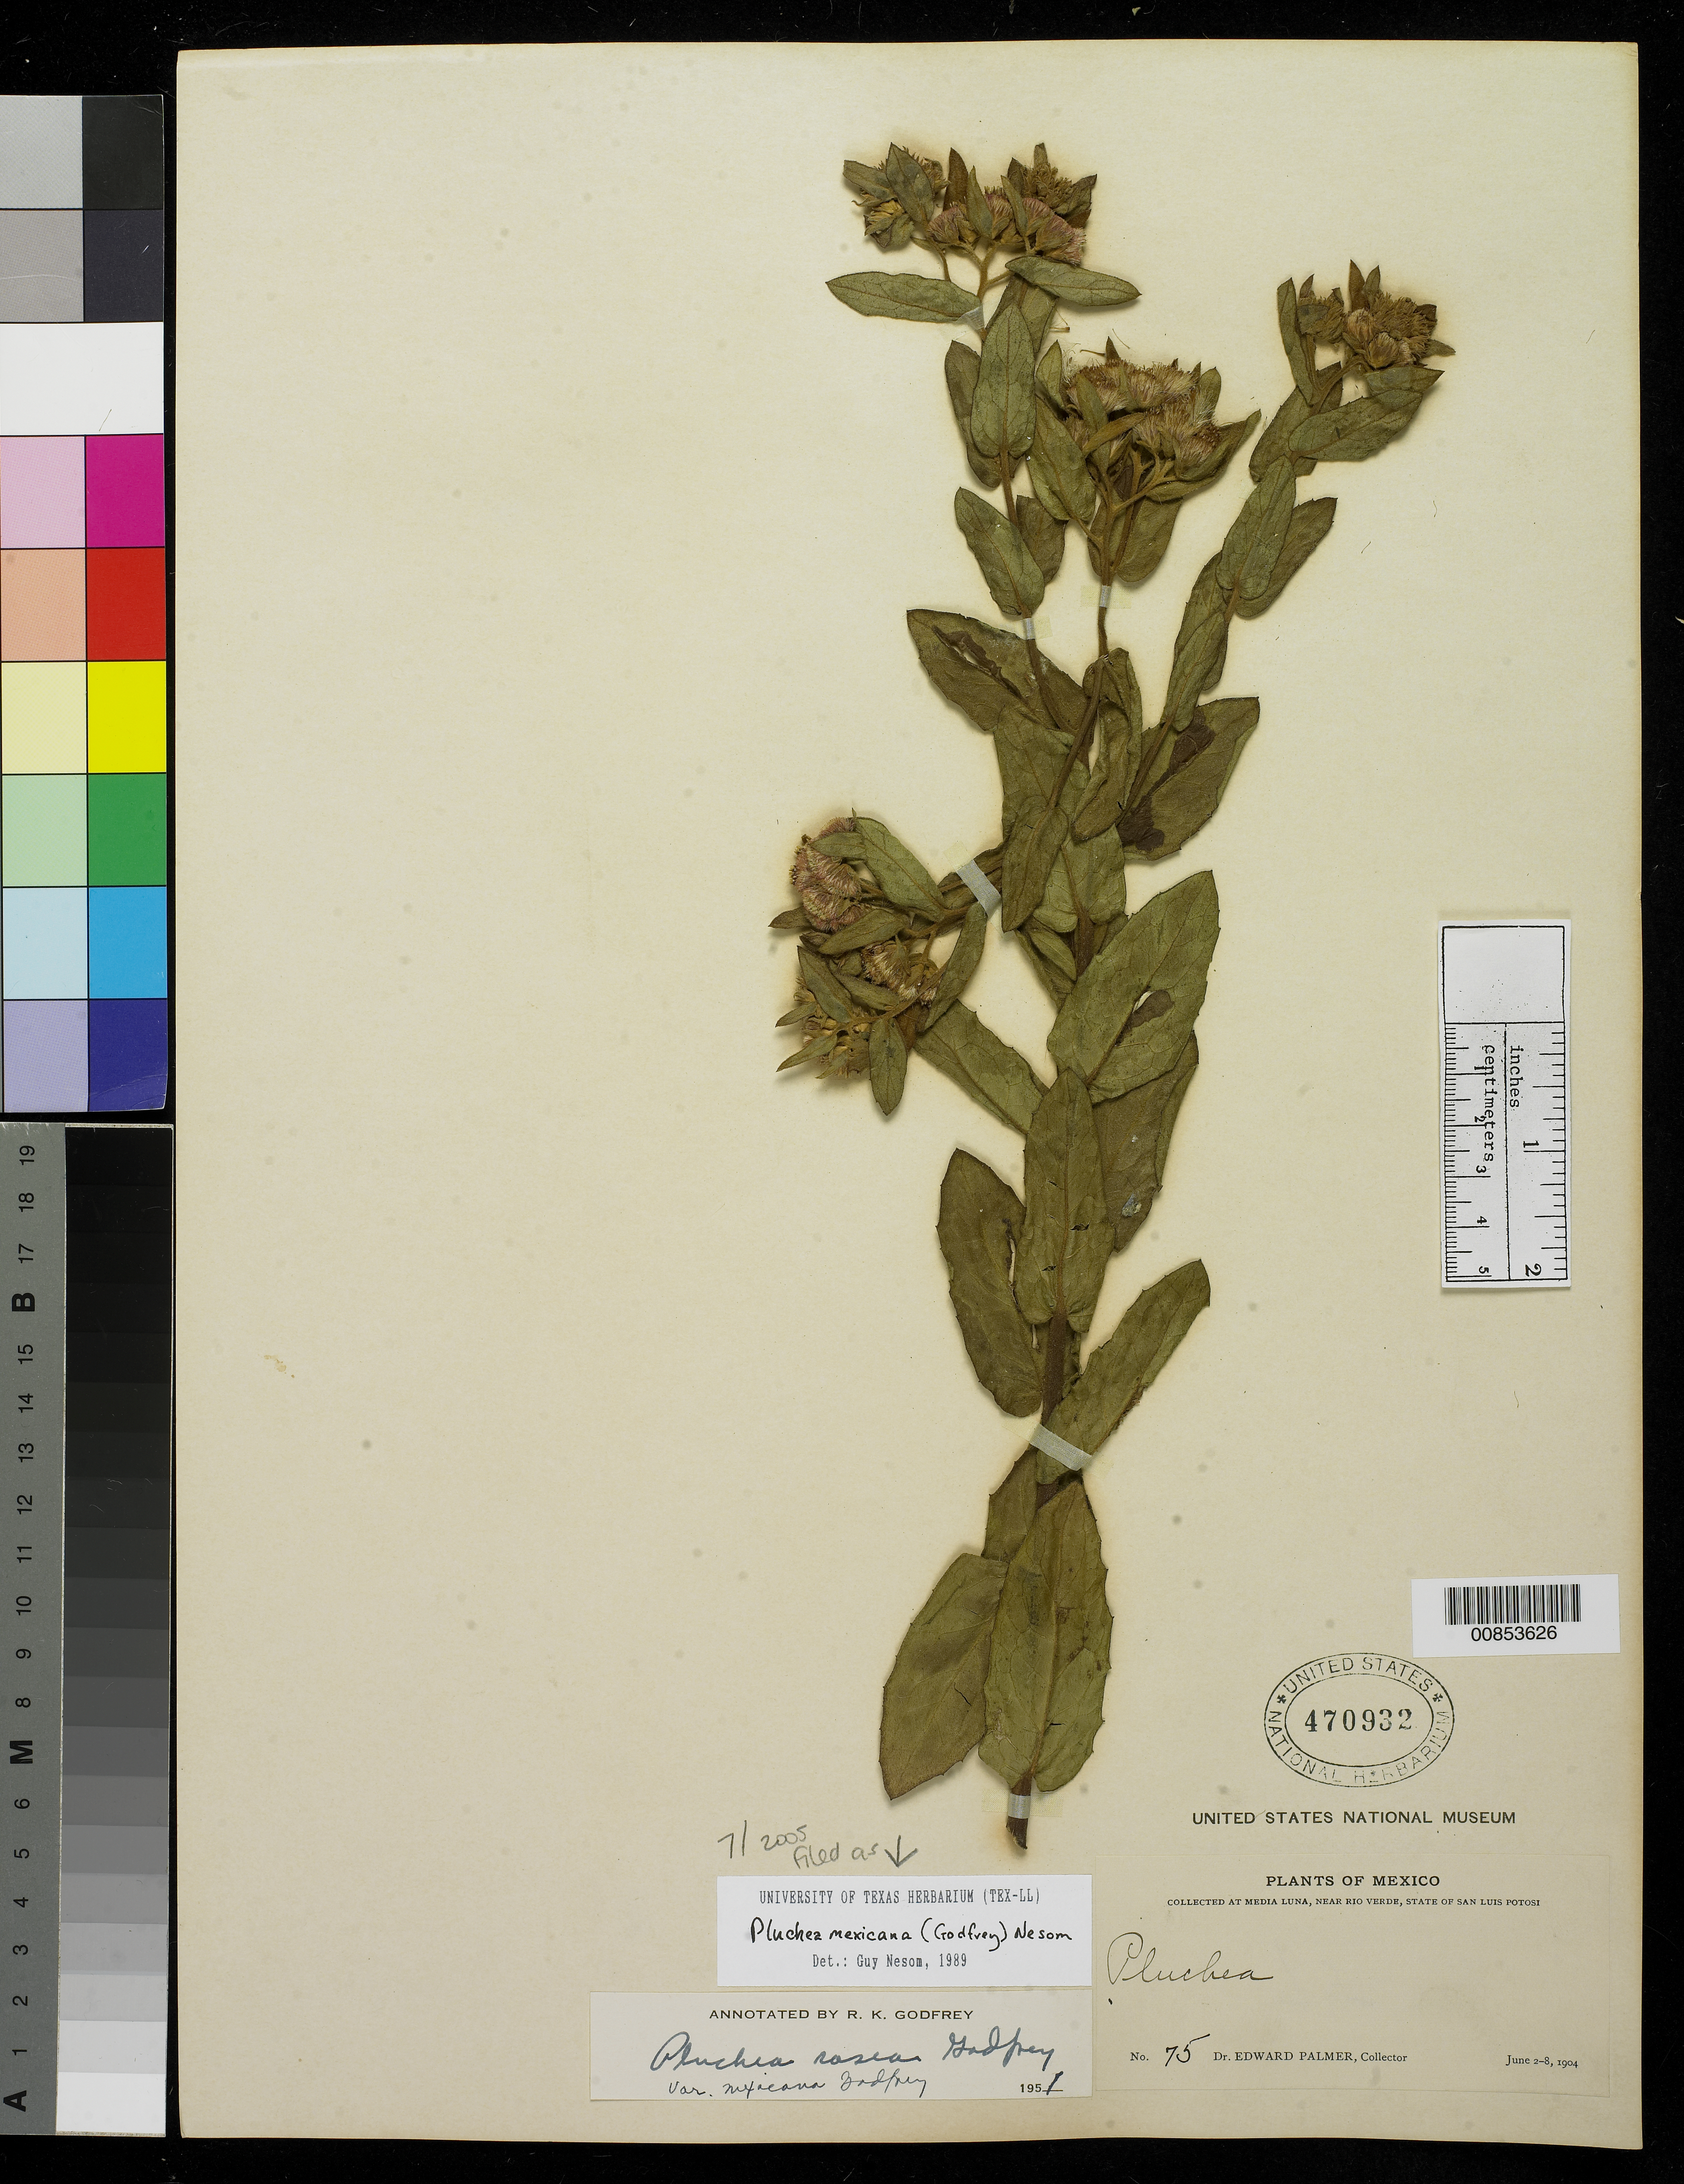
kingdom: Plantae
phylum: Tracheophyta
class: Magnoliopsida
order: Asterales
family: Asteraceae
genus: Pluchea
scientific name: Pluchea mexicana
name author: (R.K. Godfrey) G.L. Nesom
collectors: E. Palmer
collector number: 75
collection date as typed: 02 Jun 1904 to 08 Jun 1904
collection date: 1904-06-02/1904-06-08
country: Mexico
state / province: San Luis Potosí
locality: Media Luna, near Río Verde, San Luis Potosí.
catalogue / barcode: US 470932